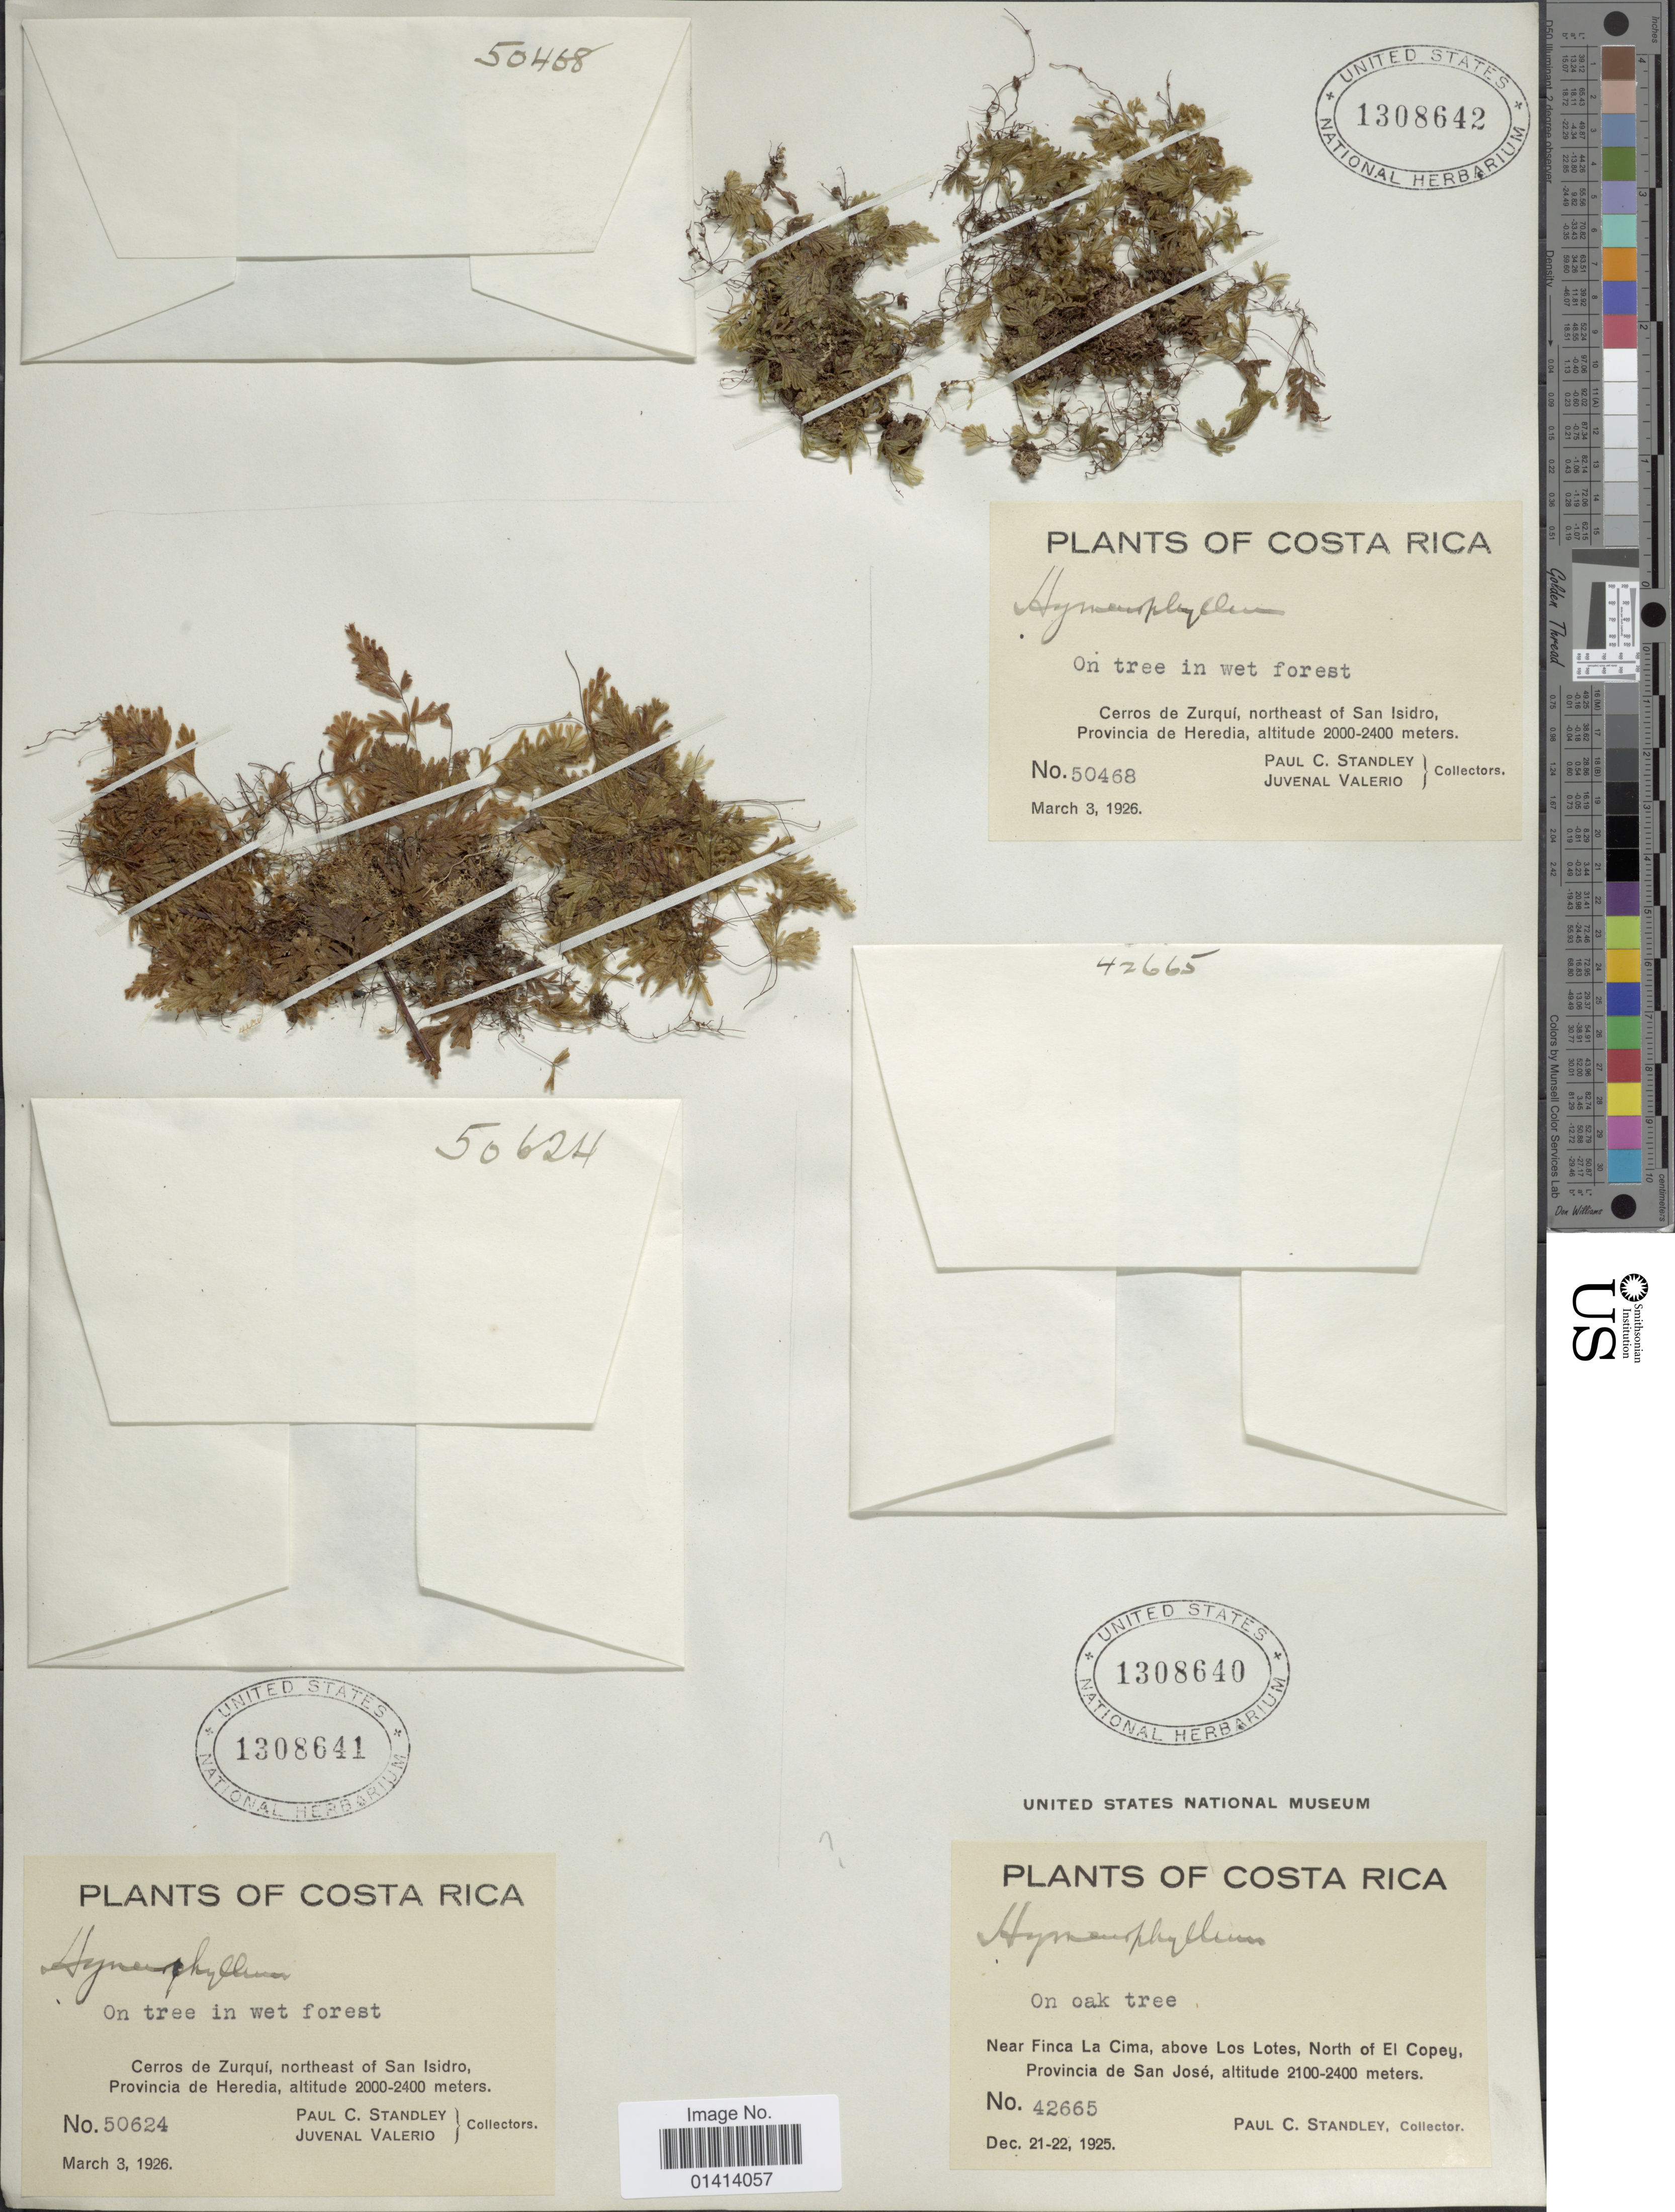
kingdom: Plantae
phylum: Tracheophyta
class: Polypodiopsida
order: Hymenophyllales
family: Hymenophyllaceae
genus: Hymenophyllum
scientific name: Hymenophyllum hemipteron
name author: Rosenst.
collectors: P. C. Standley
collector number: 42665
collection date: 1925-12-21/1925-12-22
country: Costa Rica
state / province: San José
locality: Near Finca La Cima, above Los Lotes, North of El Copey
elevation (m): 2100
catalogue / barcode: US 1308640-2